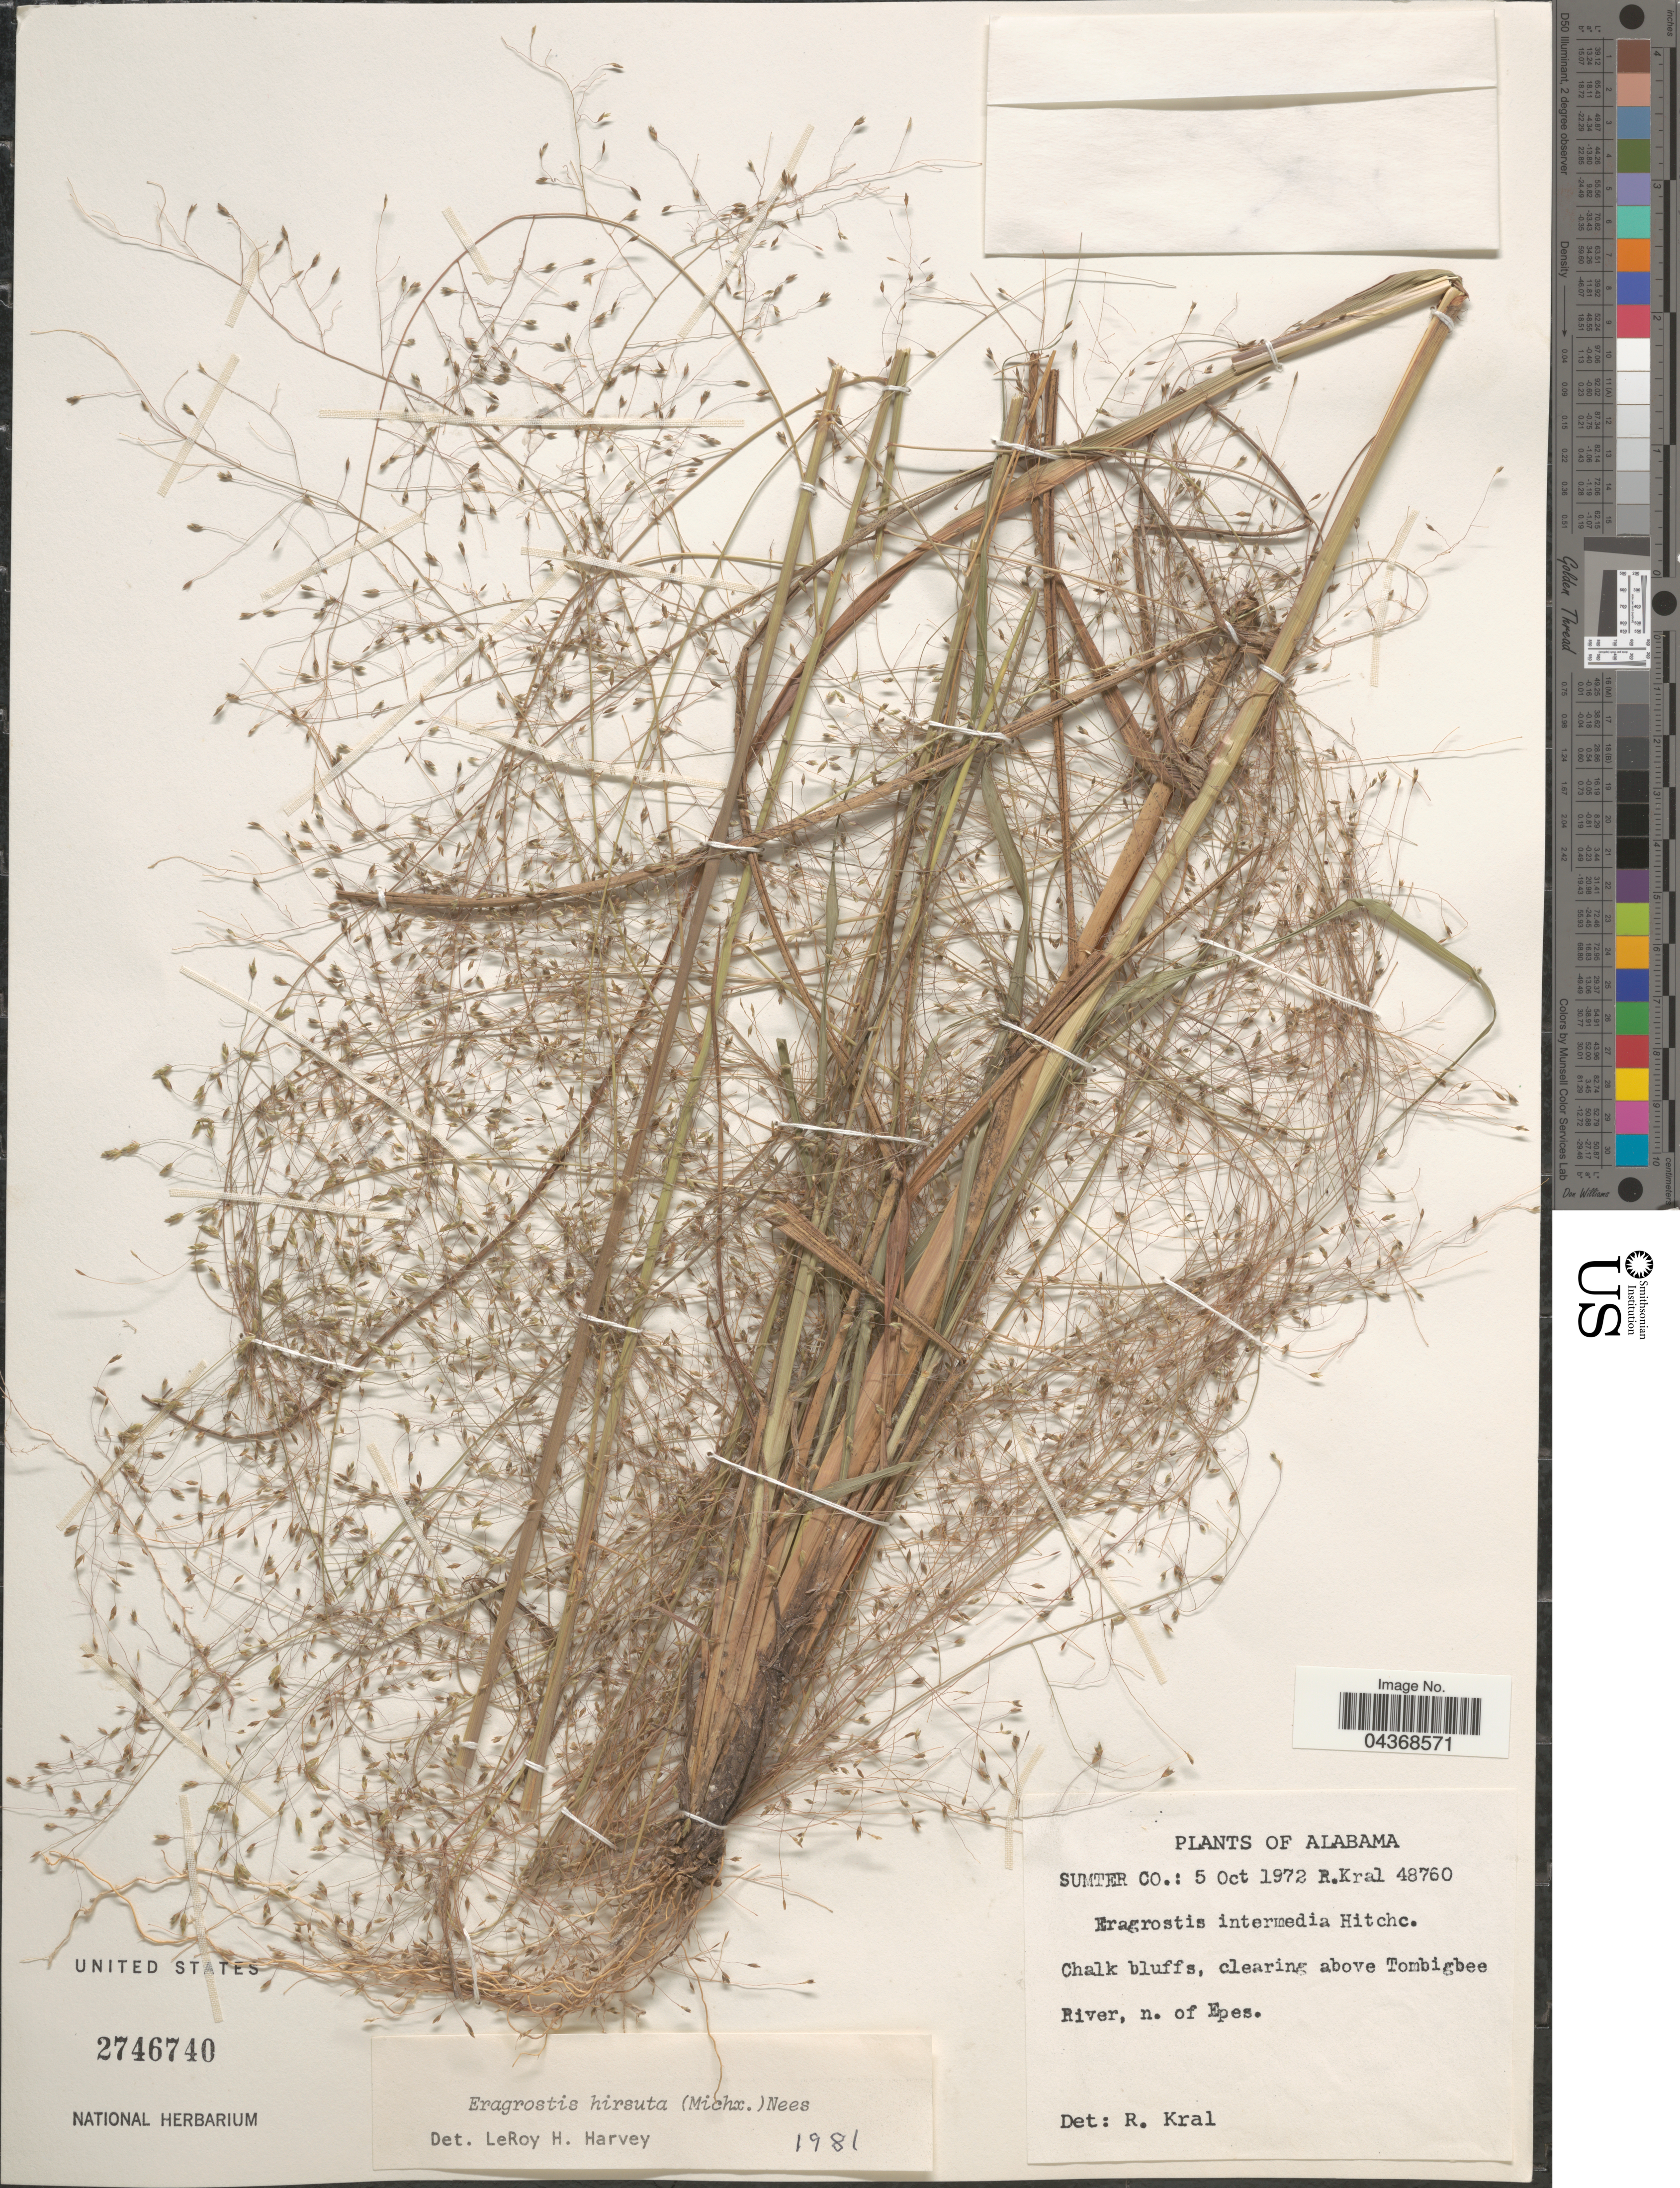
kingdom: Plantae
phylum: Tracheophyta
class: Liliopsida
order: Poales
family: Poaceae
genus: Eragrostis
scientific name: Eragrostis hirsuta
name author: (Michx.) Nees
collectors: R. Kral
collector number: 48760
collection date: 1972-10-05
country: United States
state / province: Alabama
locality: Sumter Co. Clearing above Tombigbee River, n. of Epes.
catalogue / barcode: US 2746740